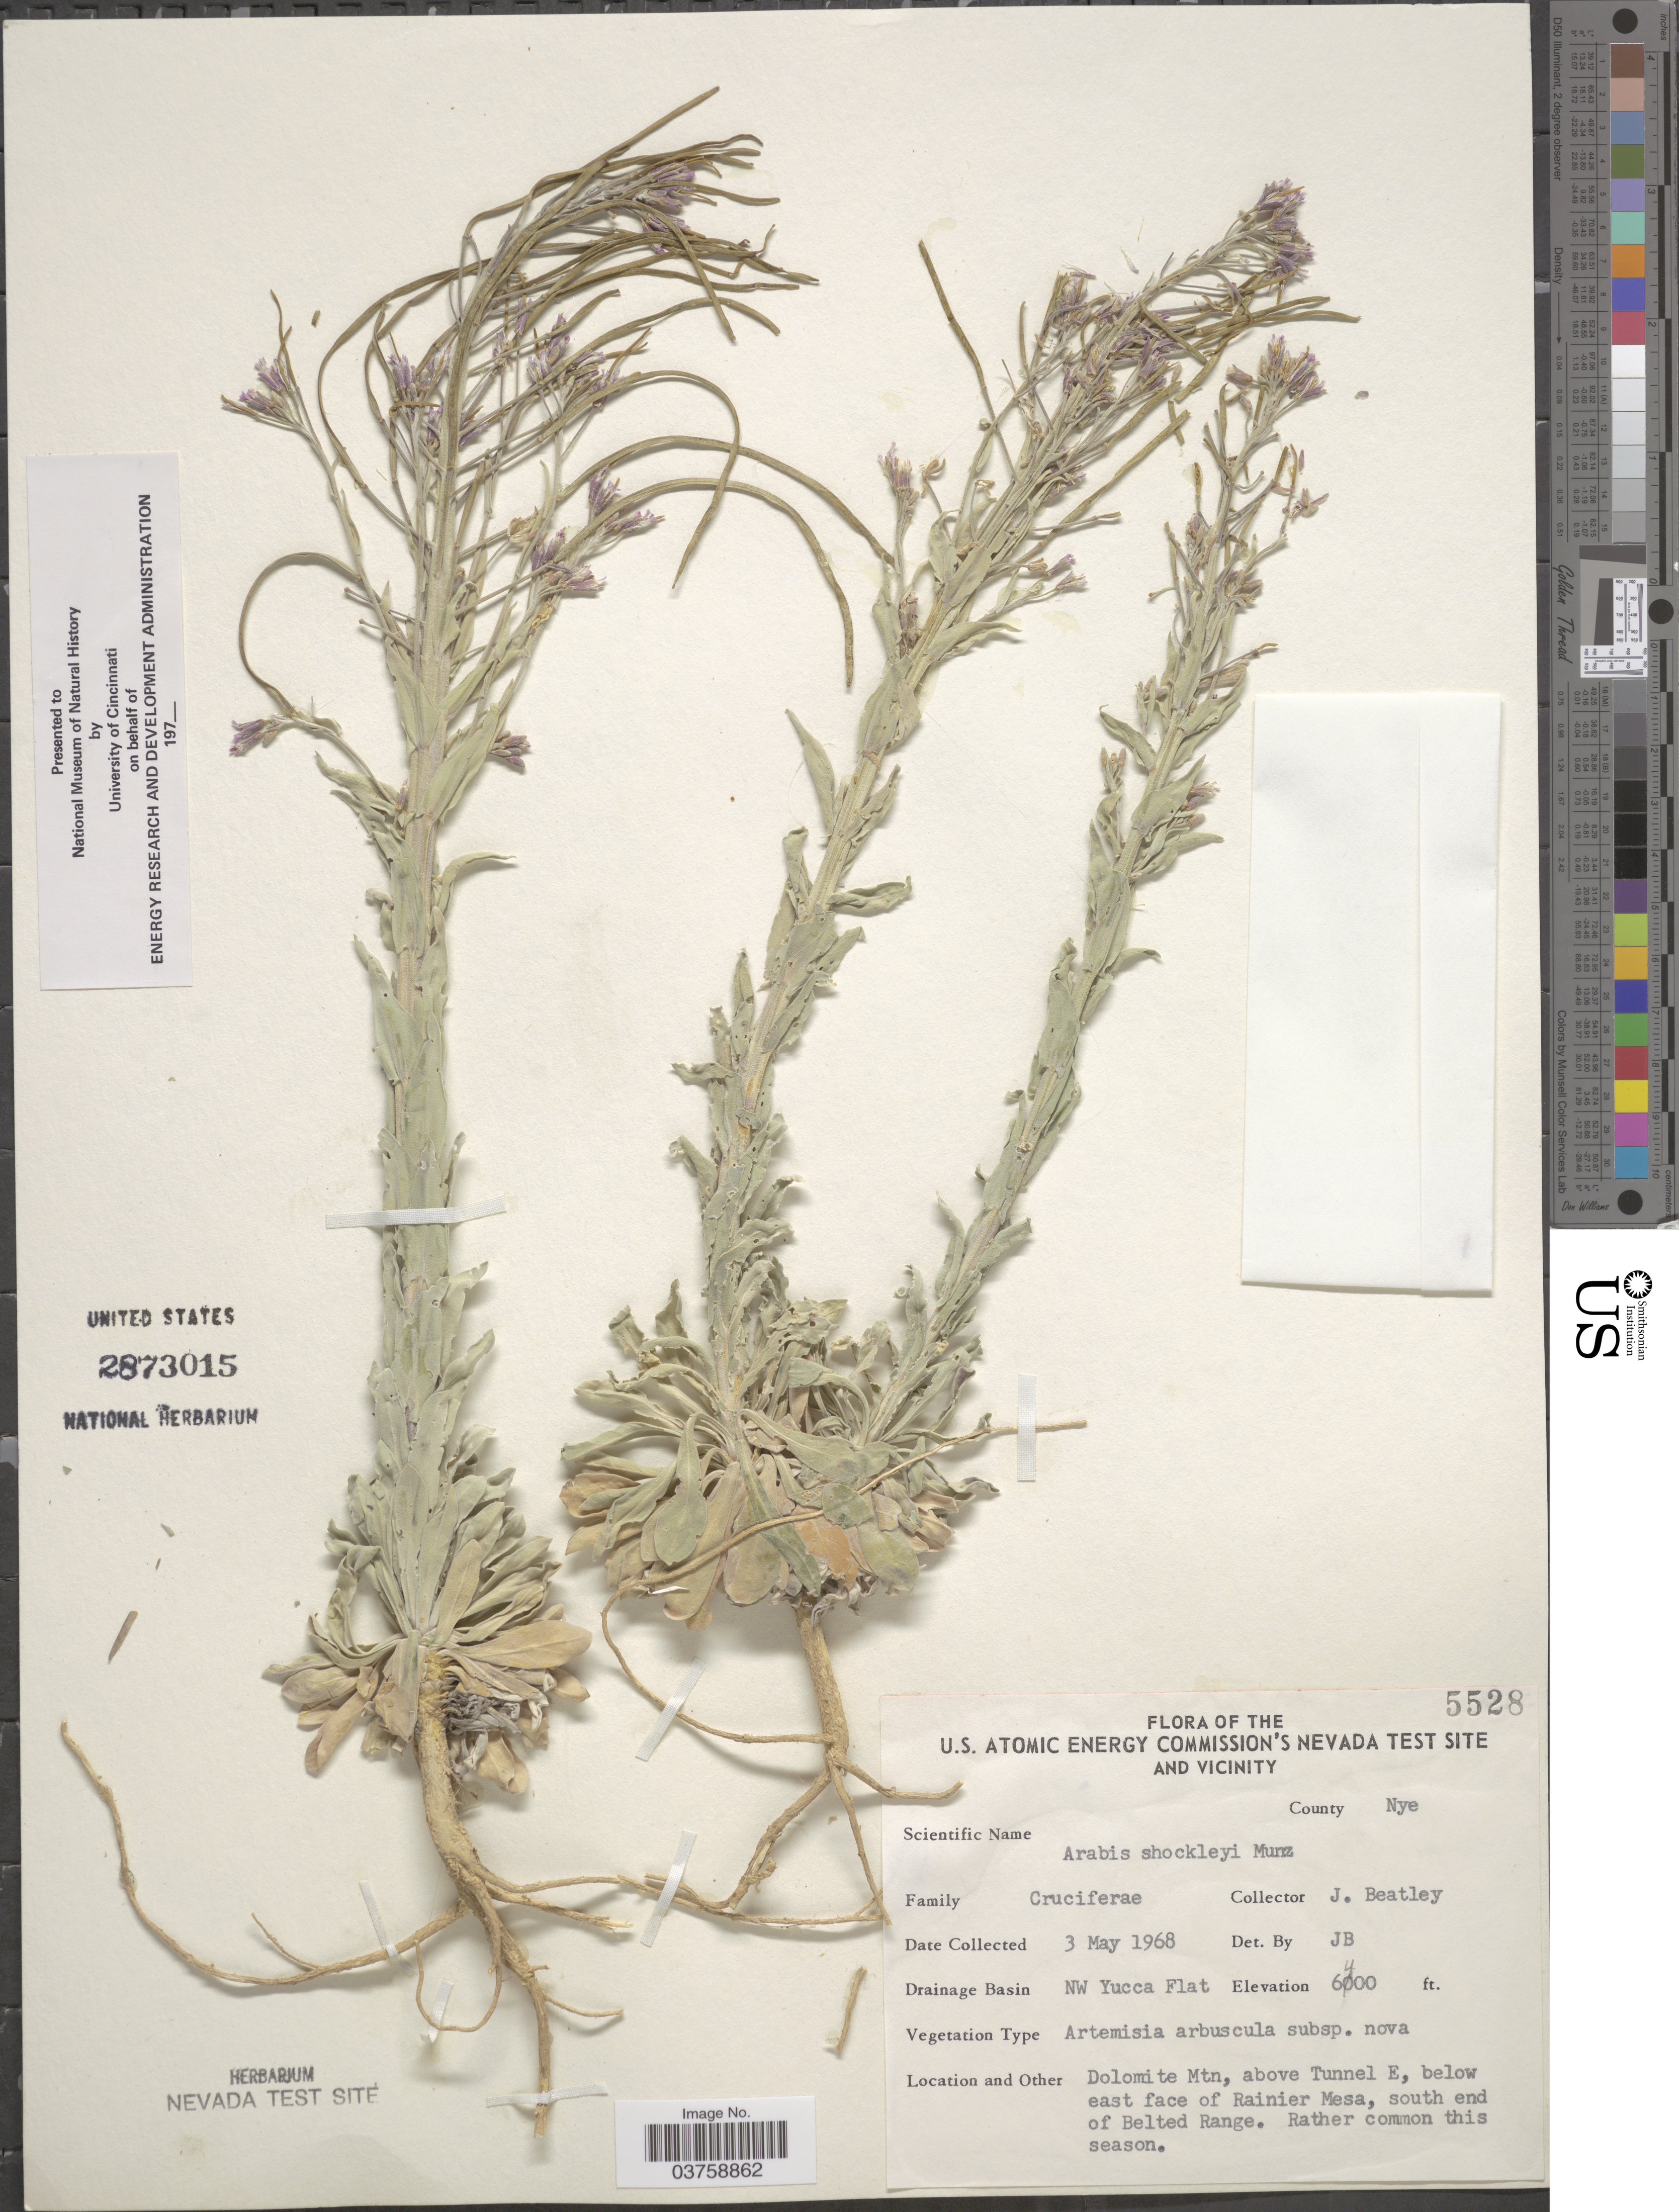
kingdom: Plantae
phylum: Tracheophyta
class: Magnoliopsida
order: Brassicales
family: Brassicaceae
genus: Arabis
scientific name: Arabis shockleyi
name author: Munz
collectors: J. C. Beatley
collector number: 5528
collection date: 1968-05-03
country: United States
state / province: Nevada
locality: The U.S. Atomic Energy Commission's Nevada Test Site and Vicinity. Drainage Basin NW Yucca Flat. Dolomite Mtn, above Tunnel E, below east face of Rainier Mesa, south end of Belted Range.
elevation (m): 1951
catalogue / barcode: US 2873015